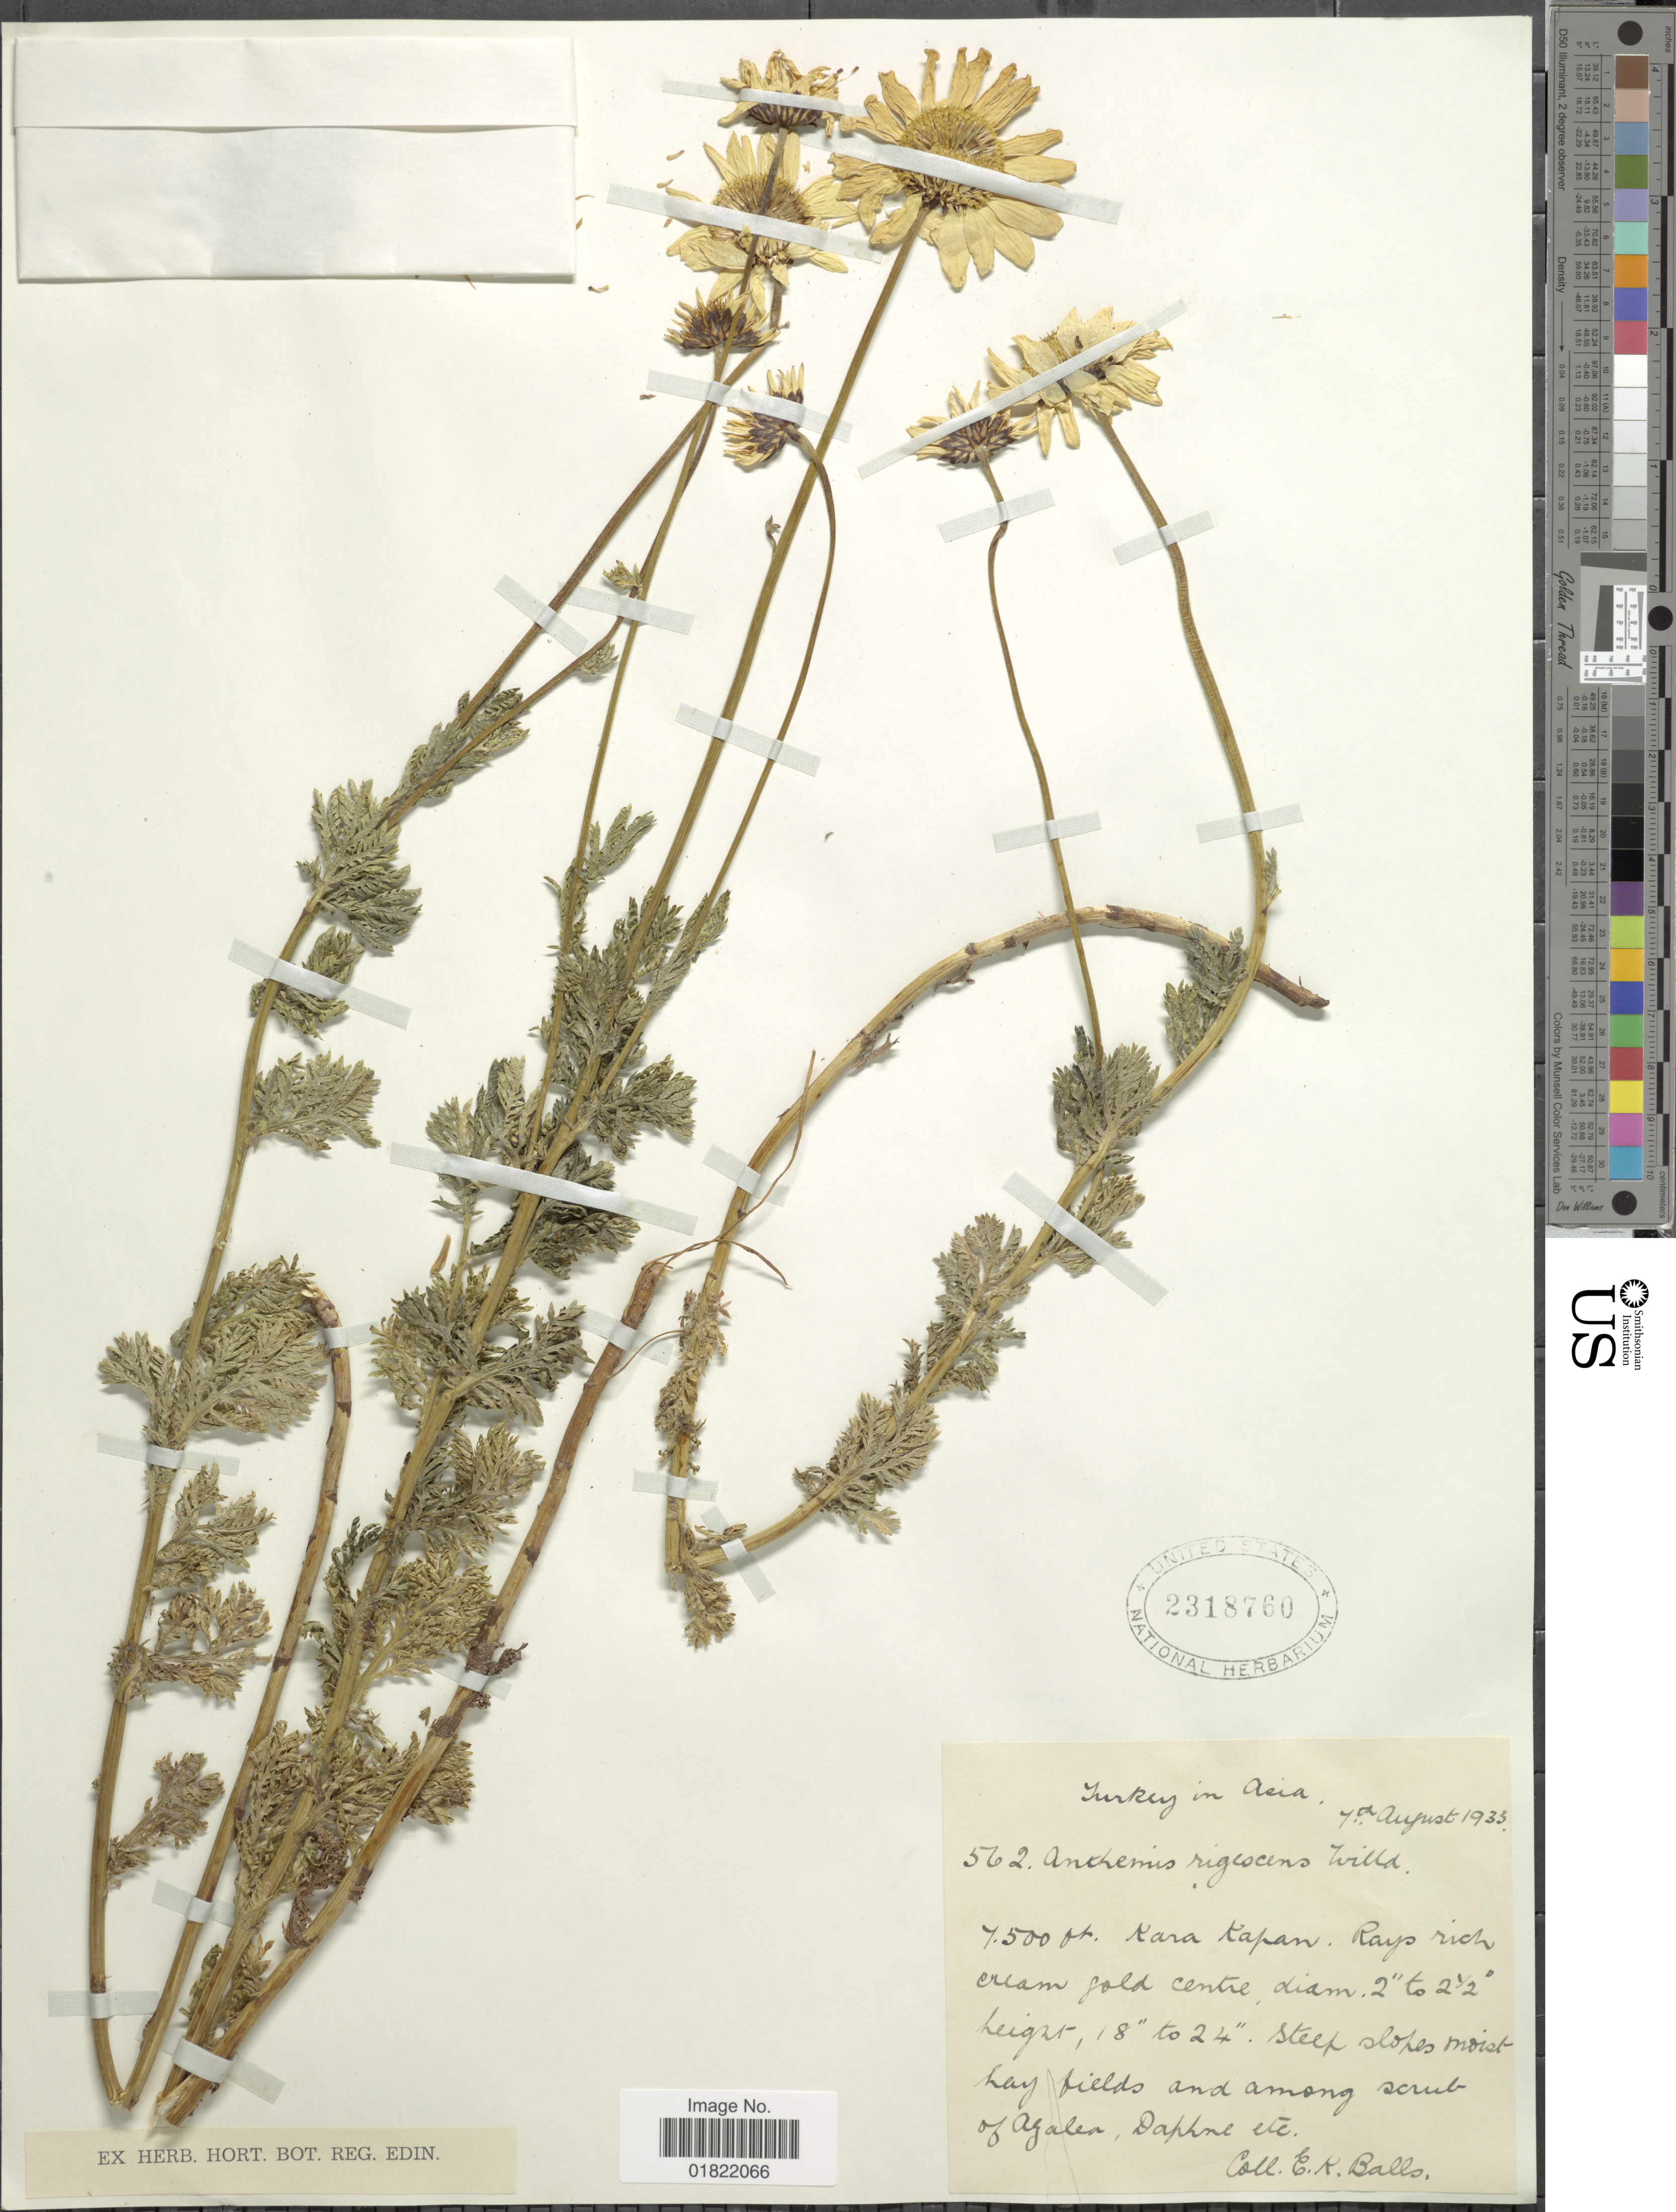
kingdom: Plantae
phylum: Tracheophyta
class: Magnoliopsida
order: Asterales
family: Asteraceae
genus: Anthemis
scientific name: Anthemis rigescens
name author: Willd.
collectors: E. K. Balls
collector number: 562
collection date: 1933-08-07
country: Turkey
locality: Kara Kapan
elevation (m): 2286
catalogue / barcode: US 2318760